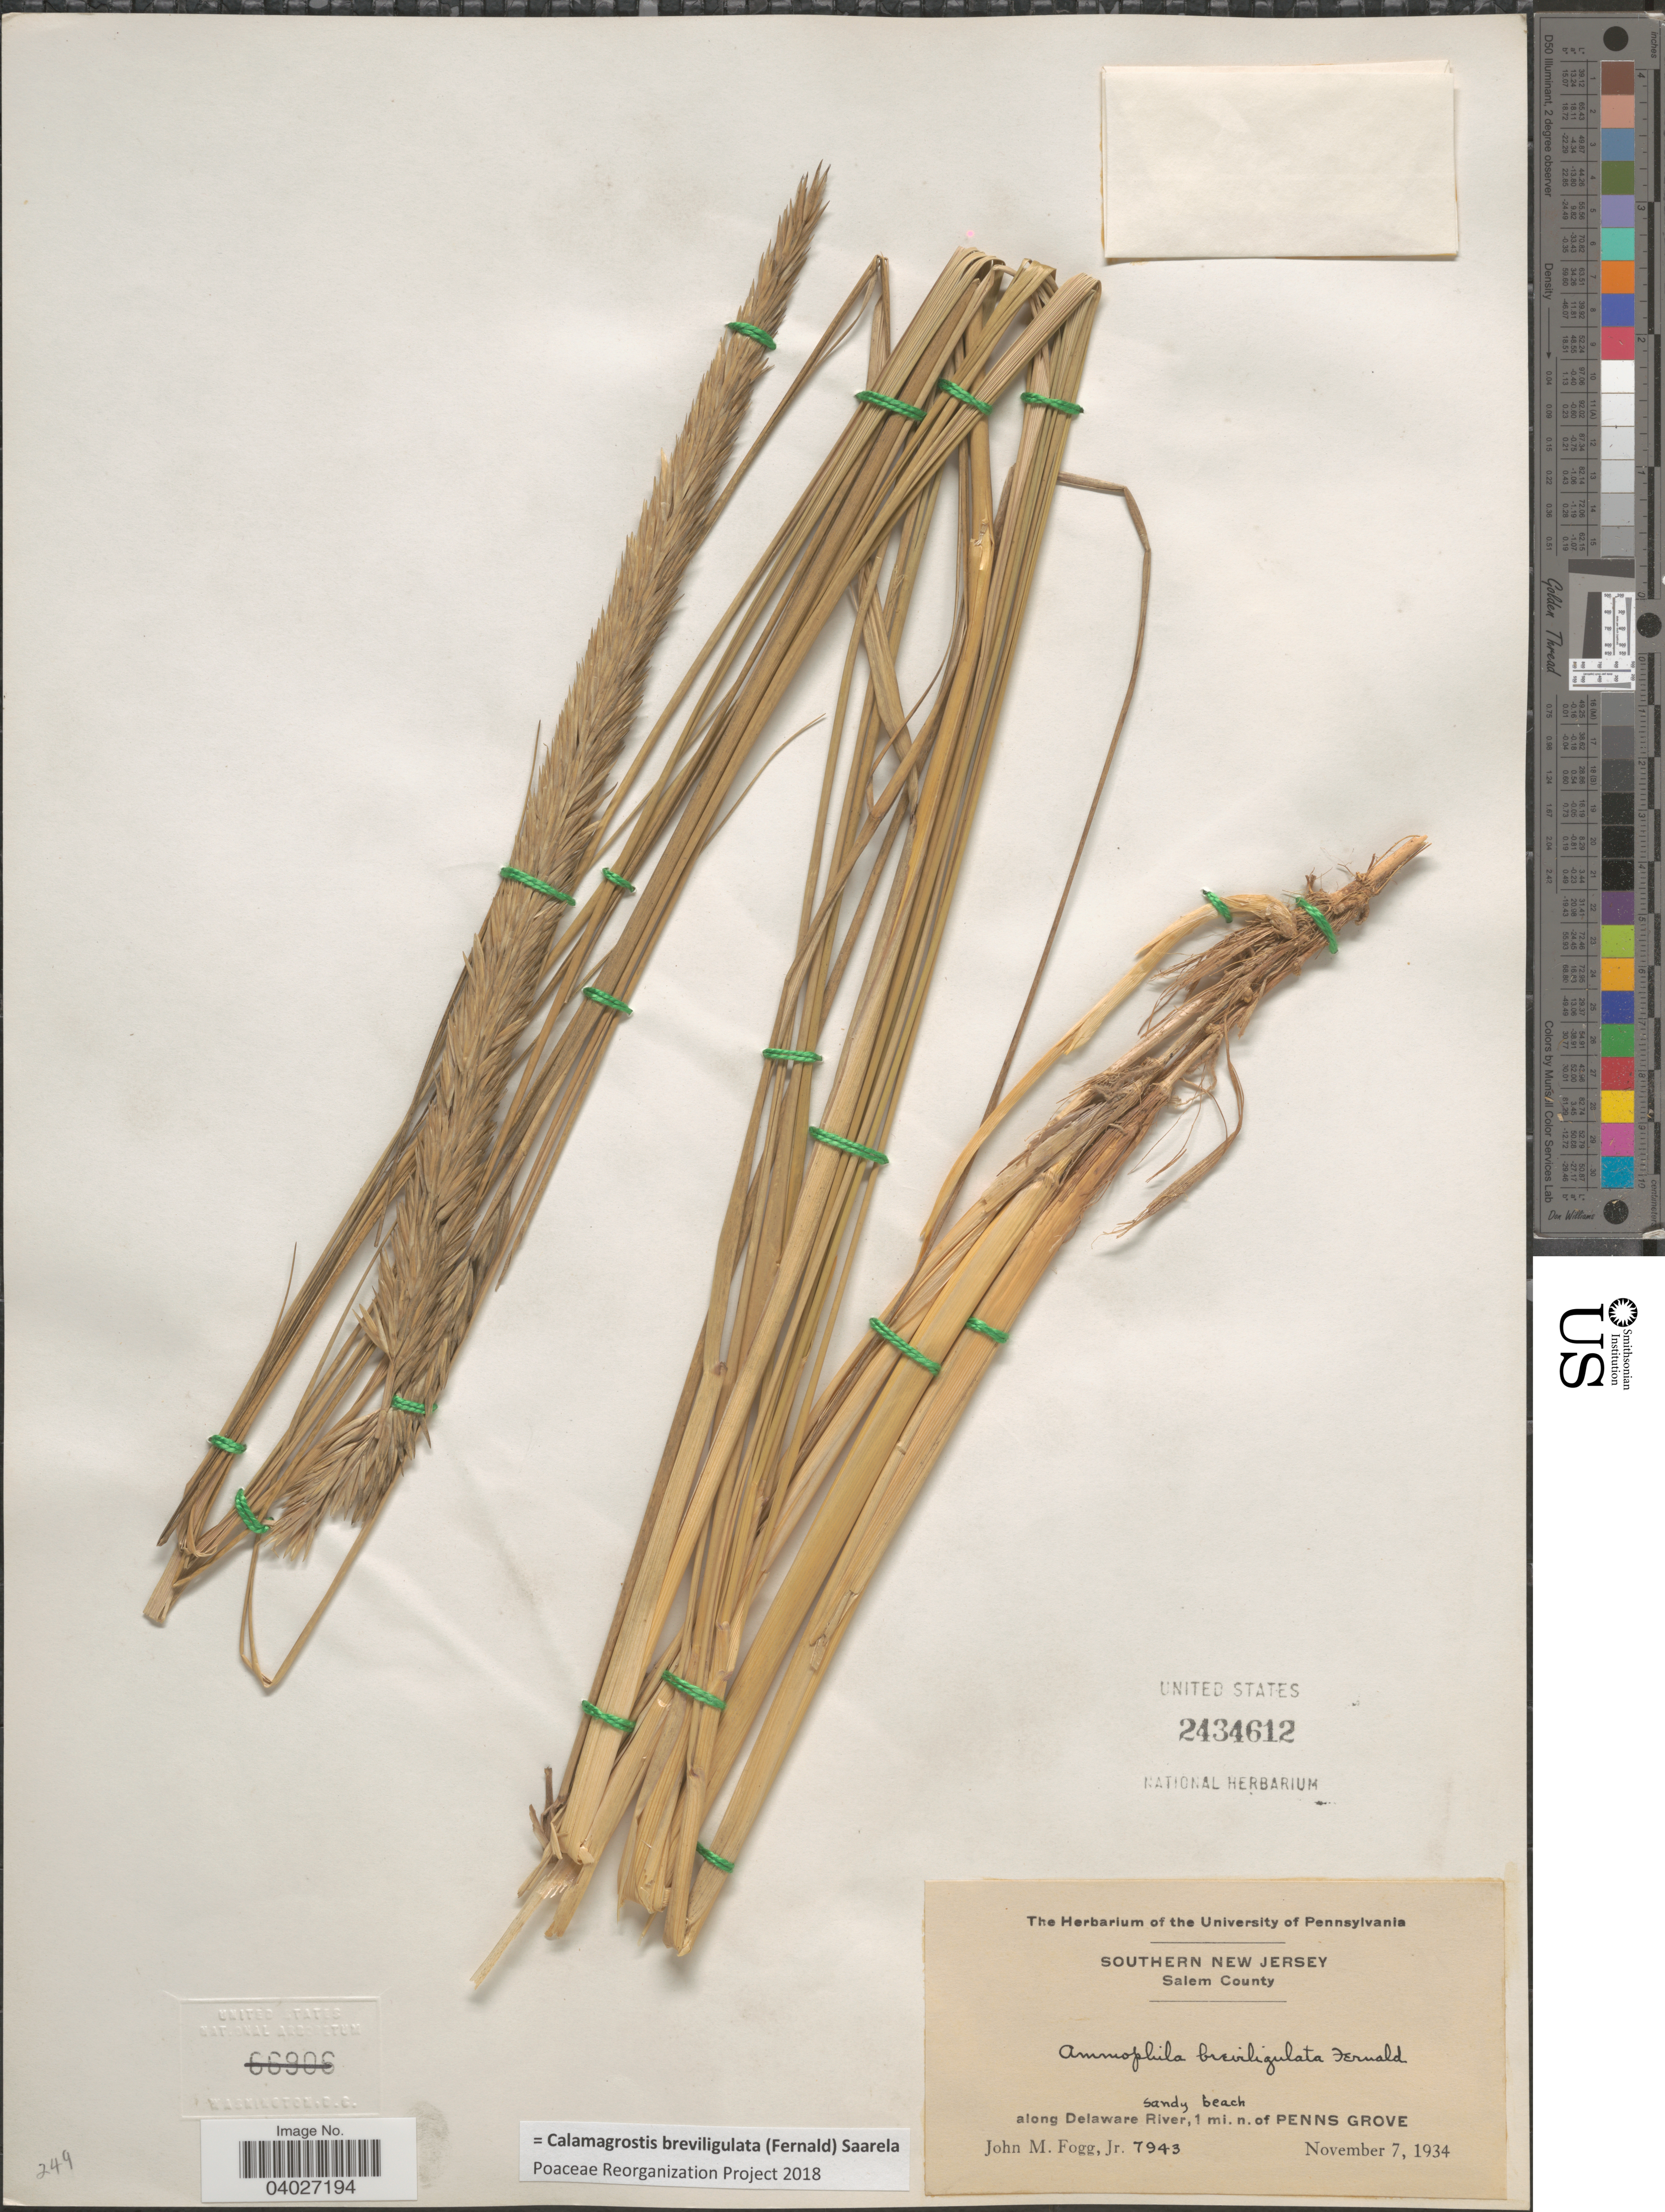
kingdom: Plantae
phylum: Tracheophyta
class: Liliopsida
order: Poales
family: Poaceae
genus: Calamagrostis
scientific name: Calamagrostis breviligulata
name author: (Fernald) Saarela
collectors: J. Fogg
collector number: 7943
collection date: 1934-11-07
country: United States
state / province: New Jersey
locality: Southern New Jersey. Salem County. Along Delaware River, 1 mi. n. of Penns Grove.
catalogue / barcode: US 2434612